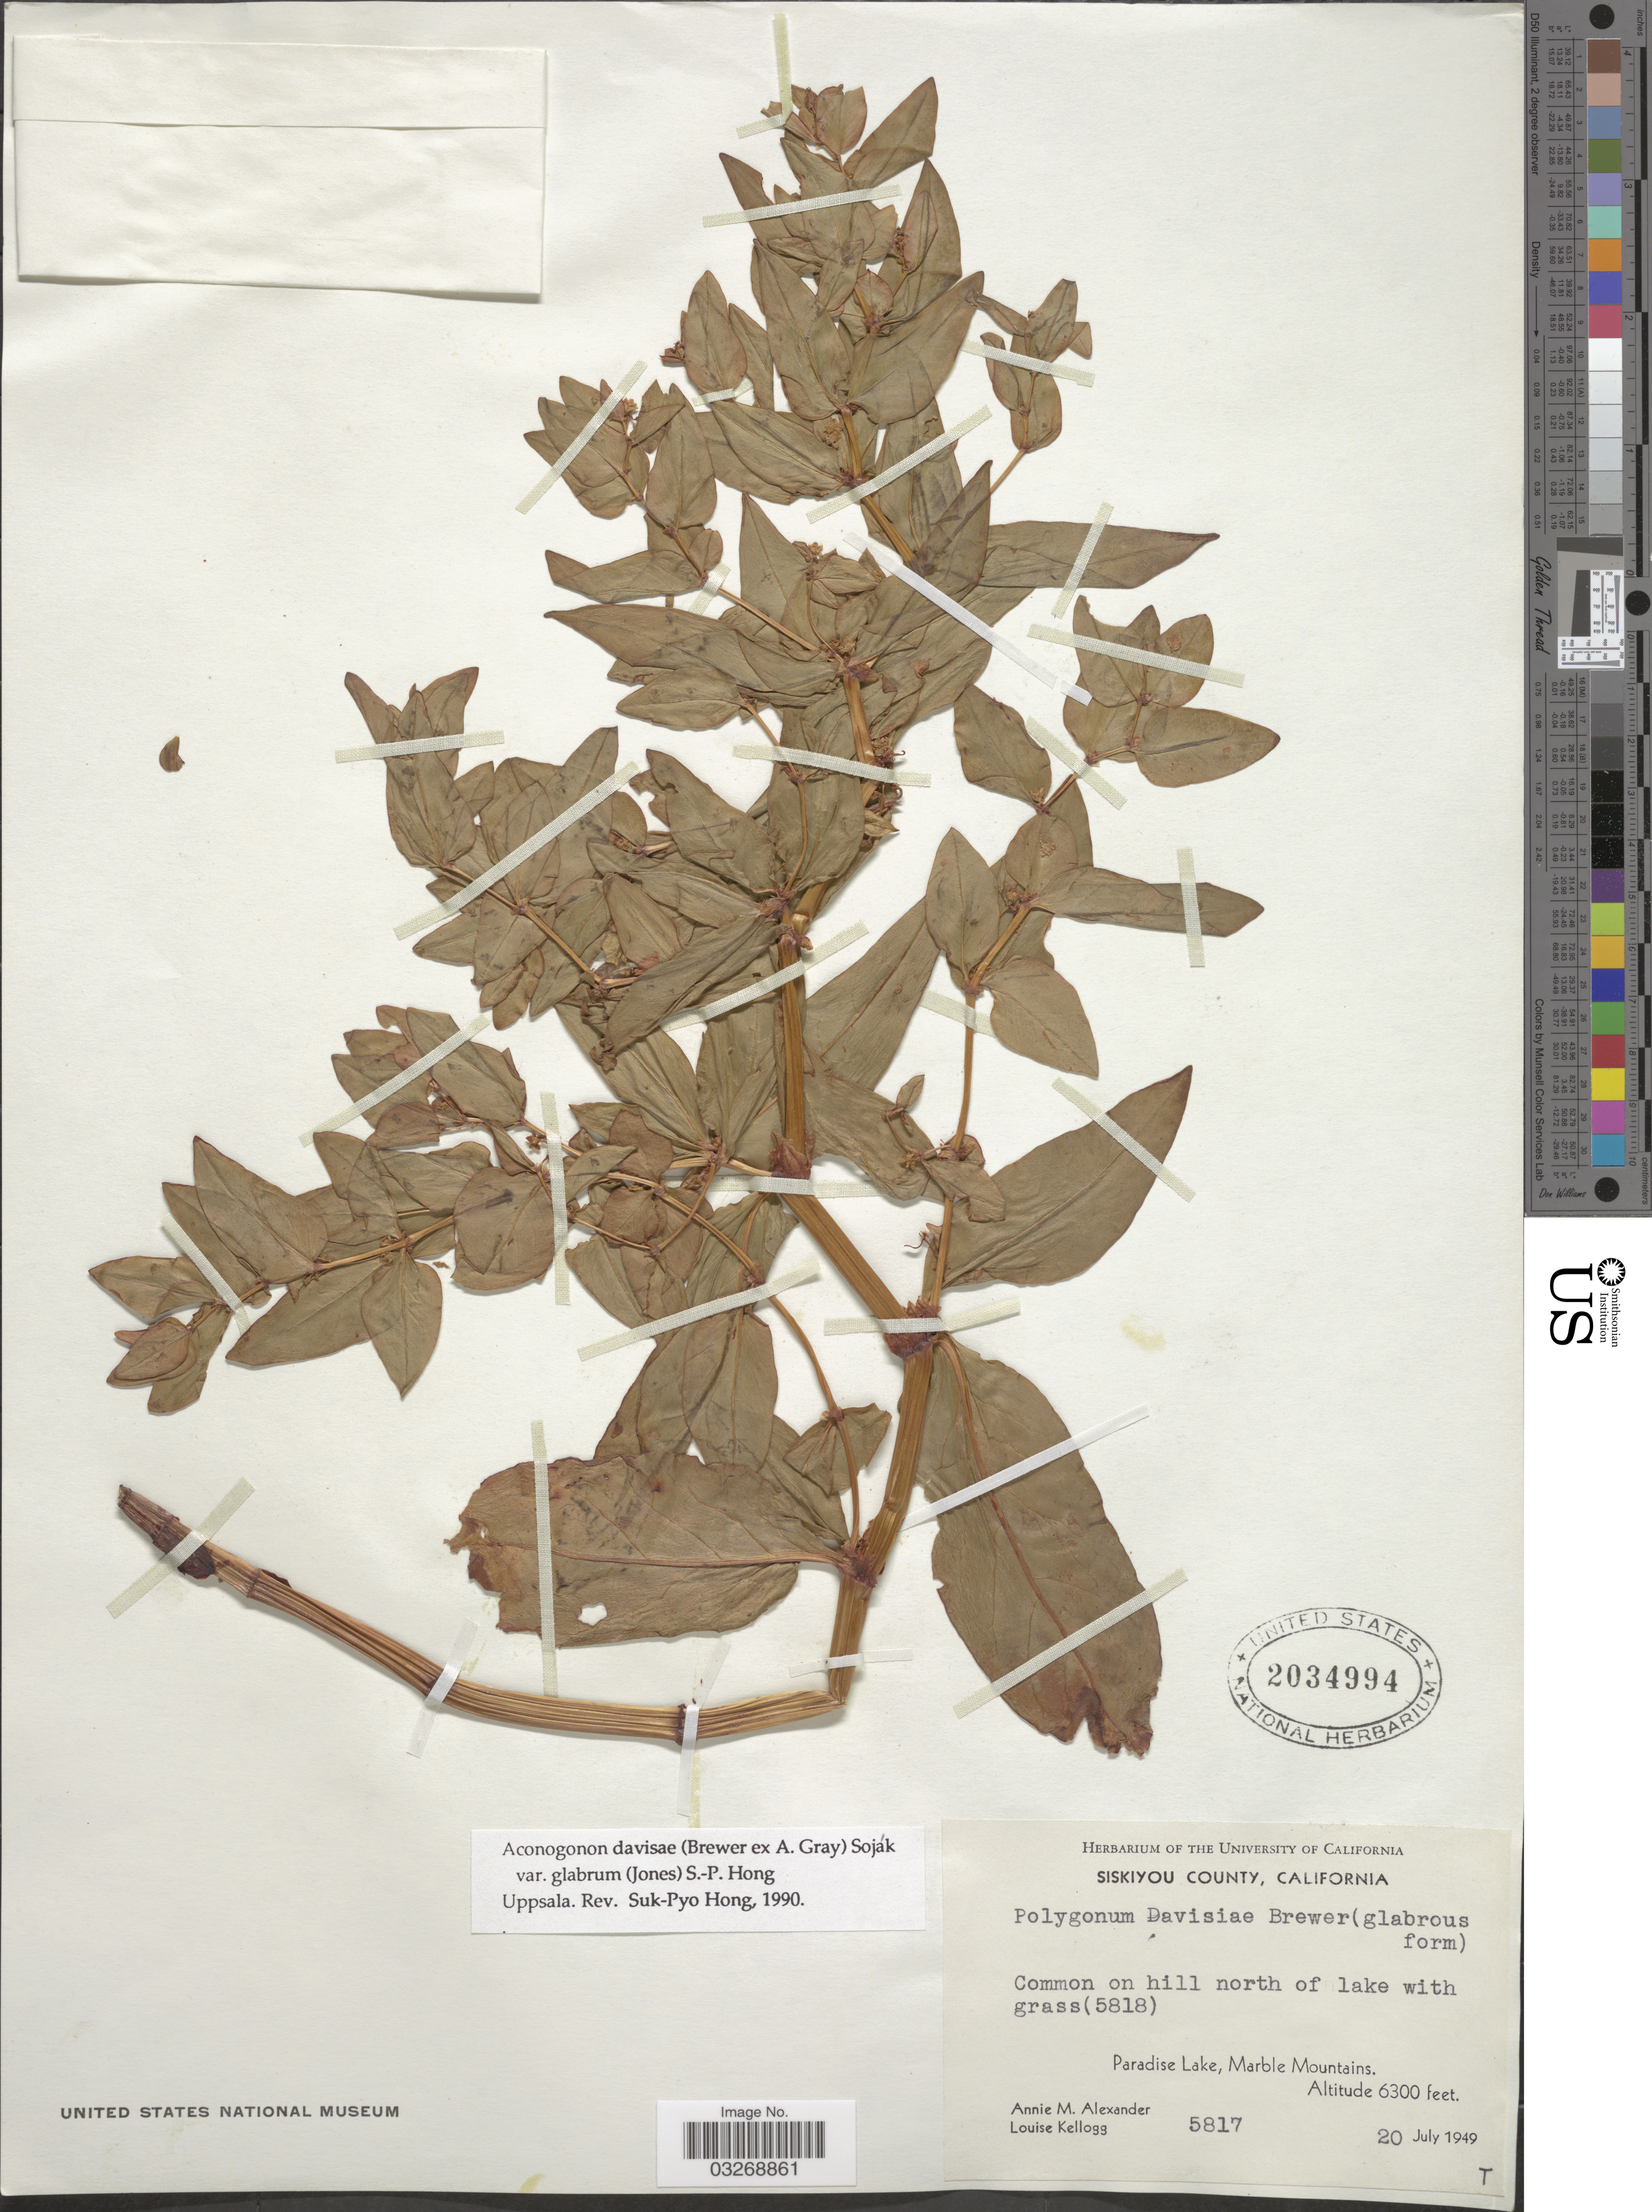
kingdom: Plantae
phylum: Tracheophyta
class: Magnoliopsida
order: Caryophyllales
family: Polygonaceae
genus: Koenigia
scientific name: Koenigia davisiae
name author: (W.H. Brewer ex A. Gray) T.M. Schust. & Reveal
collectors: A. M. Alexander & L. Kellogg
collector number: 5817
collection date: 1949-07-20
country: United States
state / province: California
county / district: Siskiyou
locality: Siskiyou County. Paradise Lake, Marble Mountains.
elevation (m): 1920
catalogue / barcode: US 2034994